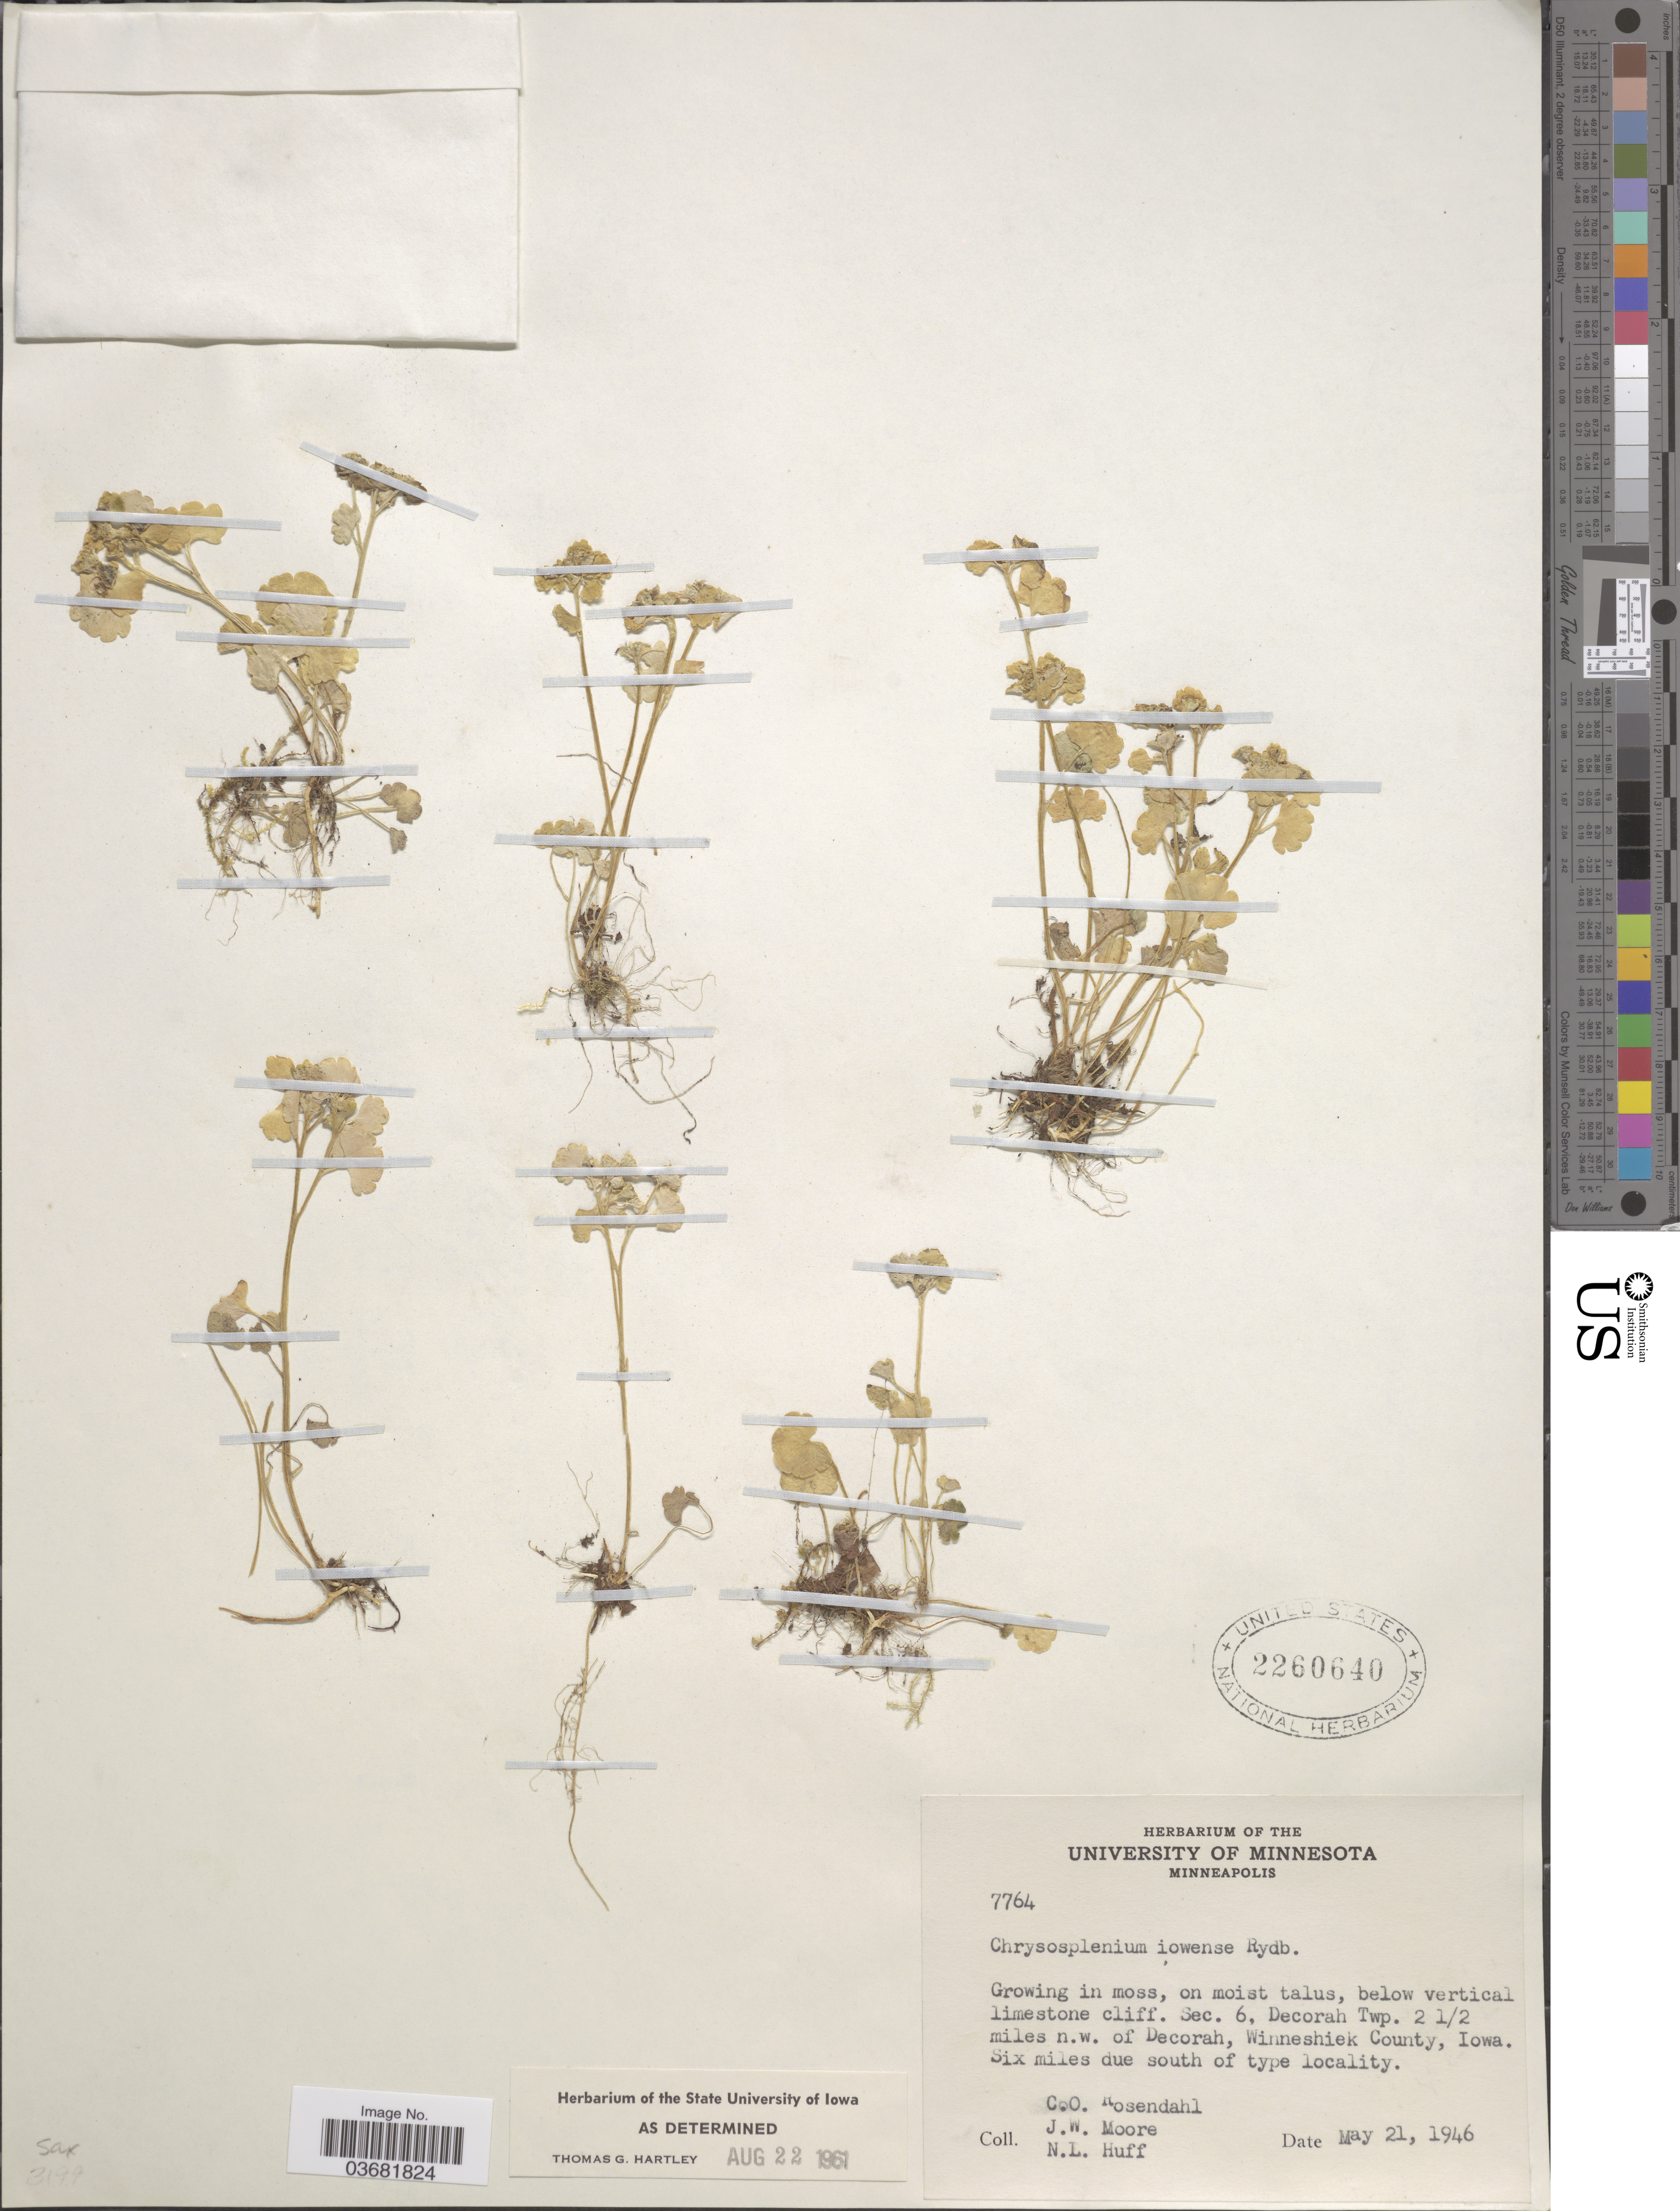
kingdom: Plantae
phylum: Tracheophyta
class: Magnoliopsida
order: Saxifragales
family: Saxifragaceae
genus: Chrysosplenium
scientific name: Chrysosplenium iowense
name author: Rydb.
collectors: C. O. Rosendahl, J. Moore & N. Huff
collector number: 7764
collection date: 1946-05-21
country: United States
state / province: Iowa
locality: Sec. 6, Decorah Twp. 2 ½ miles n.w. of Decorah, Winneshiek County. Six miles due south of type locality.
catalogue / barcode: US 2260640